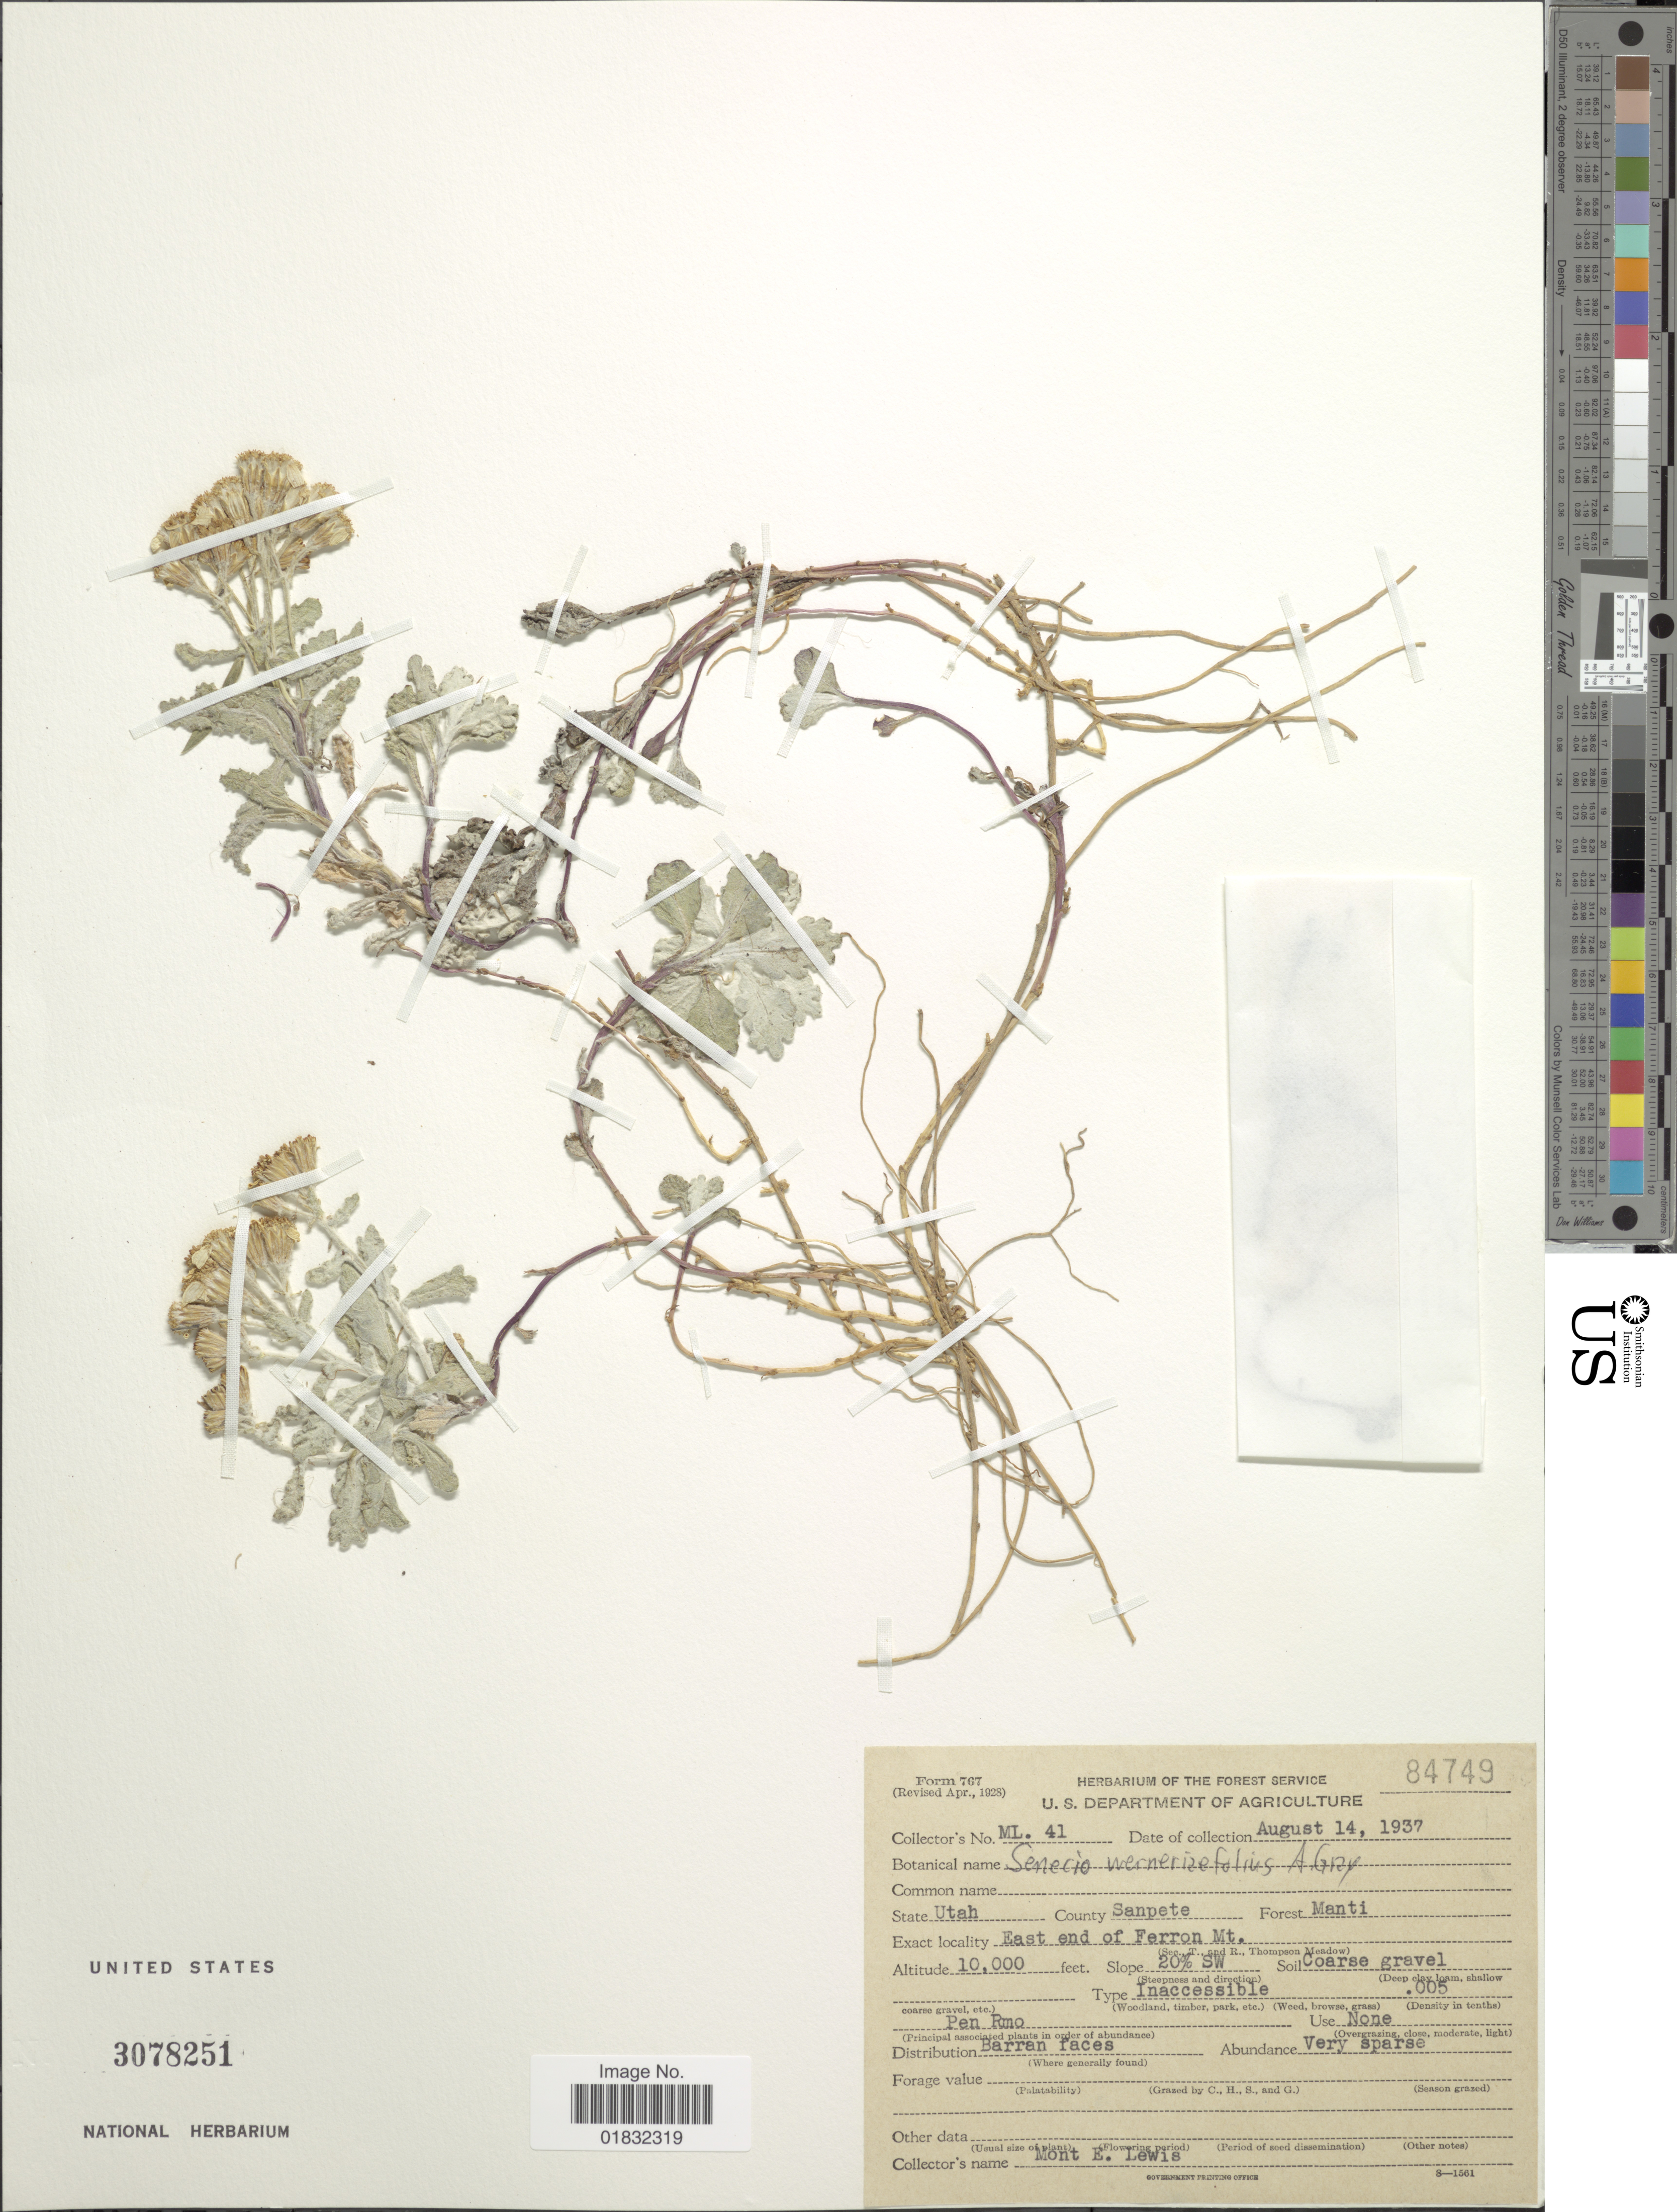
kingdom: Plantae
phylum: Tracheophyta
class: Magnoliopsida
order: Asterales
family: Asteraceae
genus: Packera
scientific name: Packera werneriifolia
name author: (A. Gray) W.A. Weber & Á. Löve ex Trock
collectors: M. E. Lewis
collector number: ML 41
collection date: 1937-08-14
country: United States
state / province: Utah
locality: Sanpete, Manti, east end of Ferron Mt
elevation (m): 3048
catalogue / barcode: US 3078251